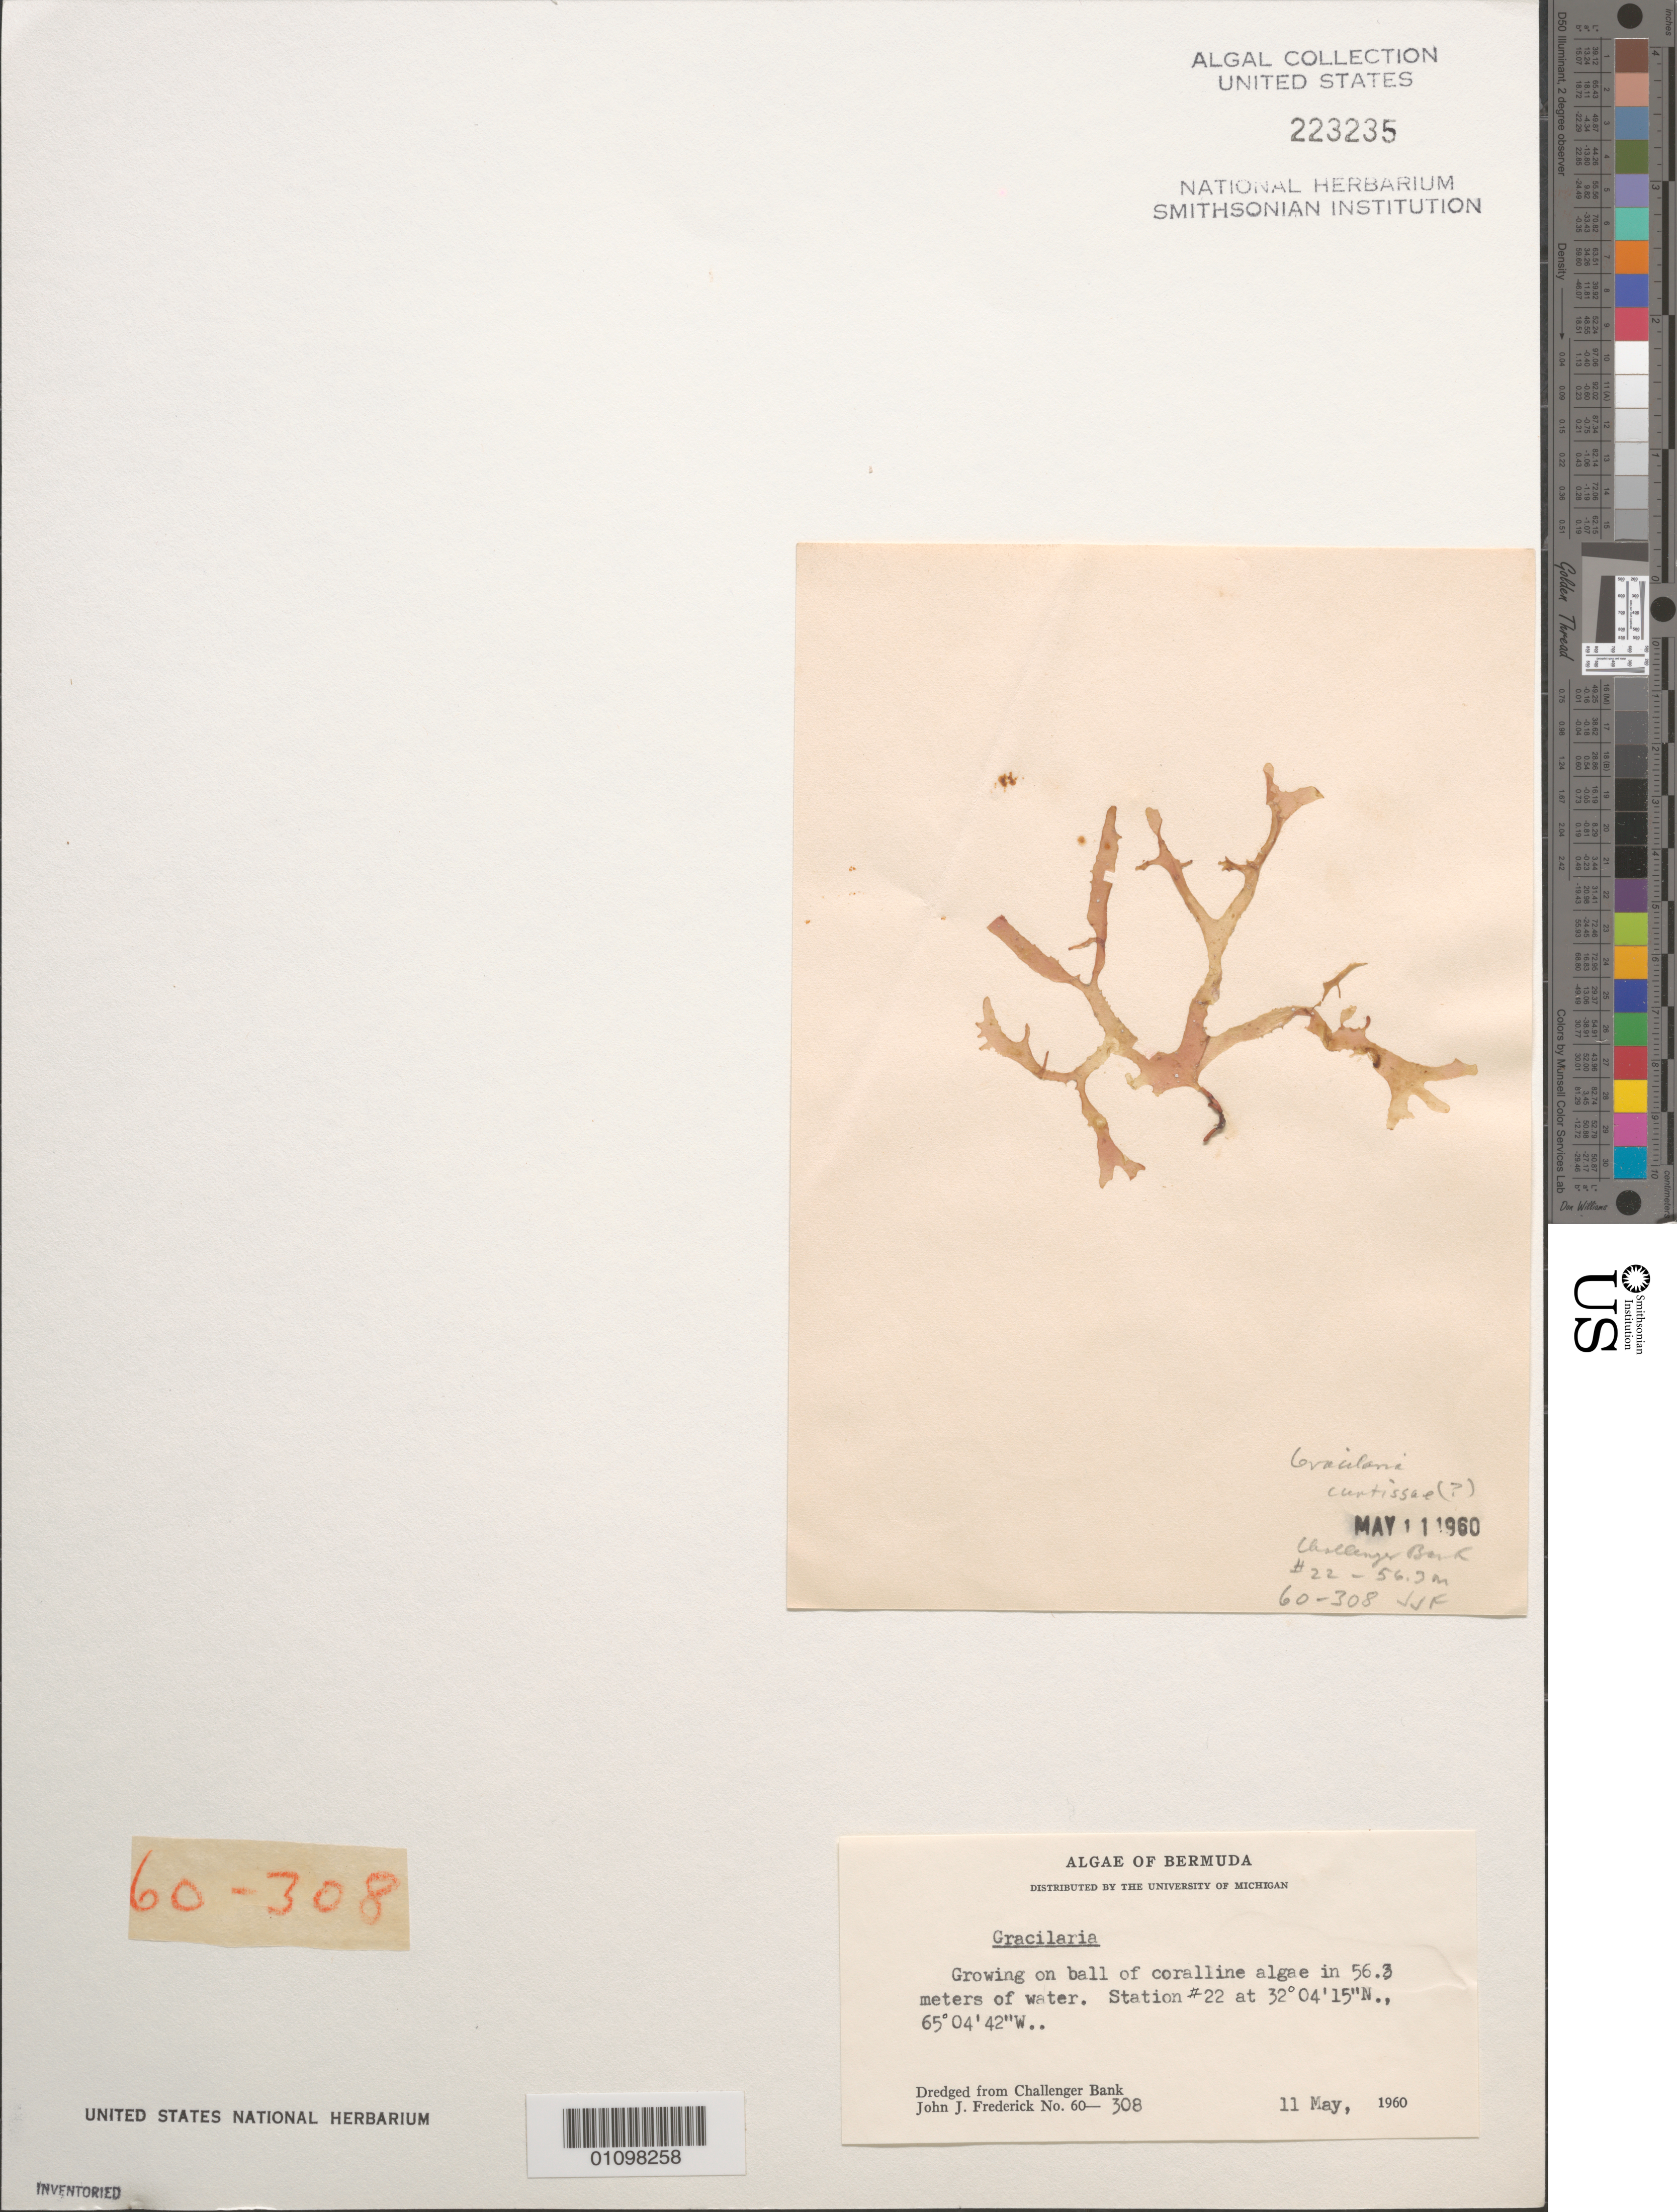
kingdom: Plantae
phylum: Rhodophyta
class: Florideophyceae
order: Gracilariales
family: Gracilariaceae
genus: Gracilaria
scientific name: Gracilaria sp.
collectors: J. Frederick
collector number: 60-308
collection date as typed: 11 May 1960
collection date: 1960-05-11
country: Bermuda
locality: Challenger Bank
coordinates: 32 04'15"N, 65 04'42"W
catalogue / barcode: US 223235